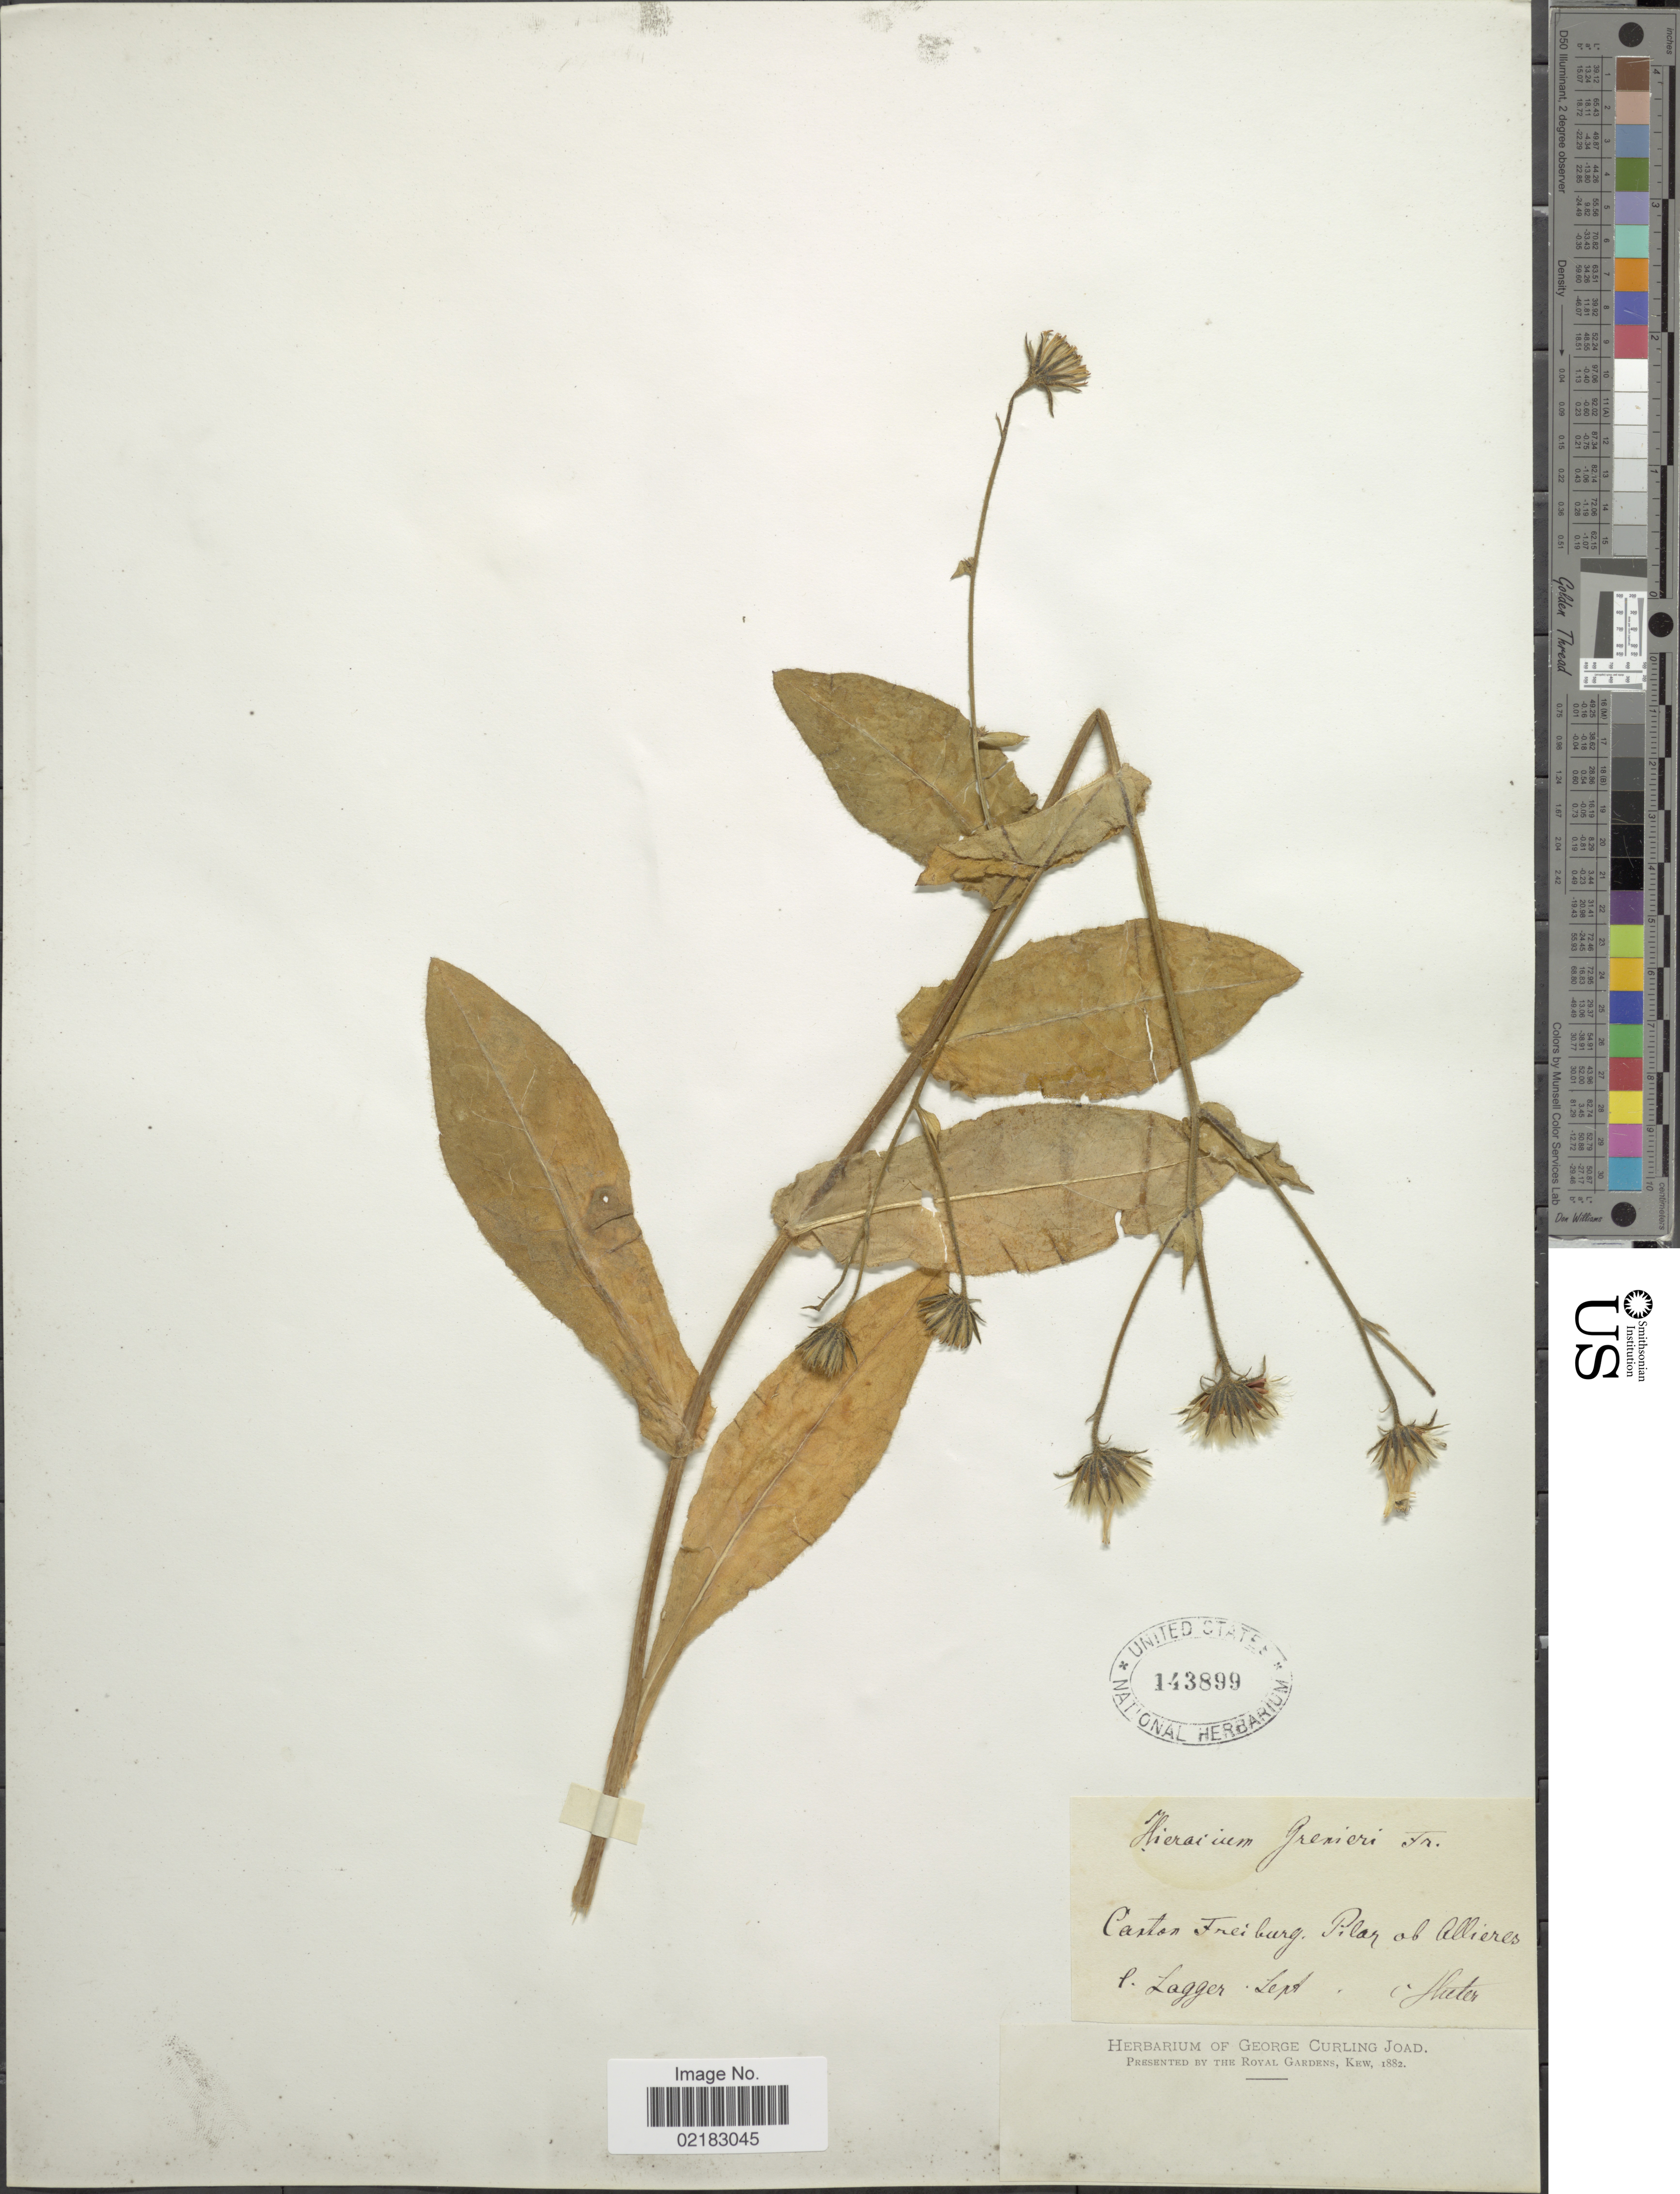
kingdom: Plantae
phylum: Tracheophyta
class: Magnoliopsida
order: Asterales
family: Asteraceae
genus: Hieracium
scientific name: Hieracium grenieri Fr. sp. nov. ined.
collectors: F. J. Lagger & C. Hutter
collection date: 1882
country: Switzerland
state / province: Fribourg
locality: Canton Freiburg Pilar ab Pilar ab Allières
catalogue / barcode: US 143899